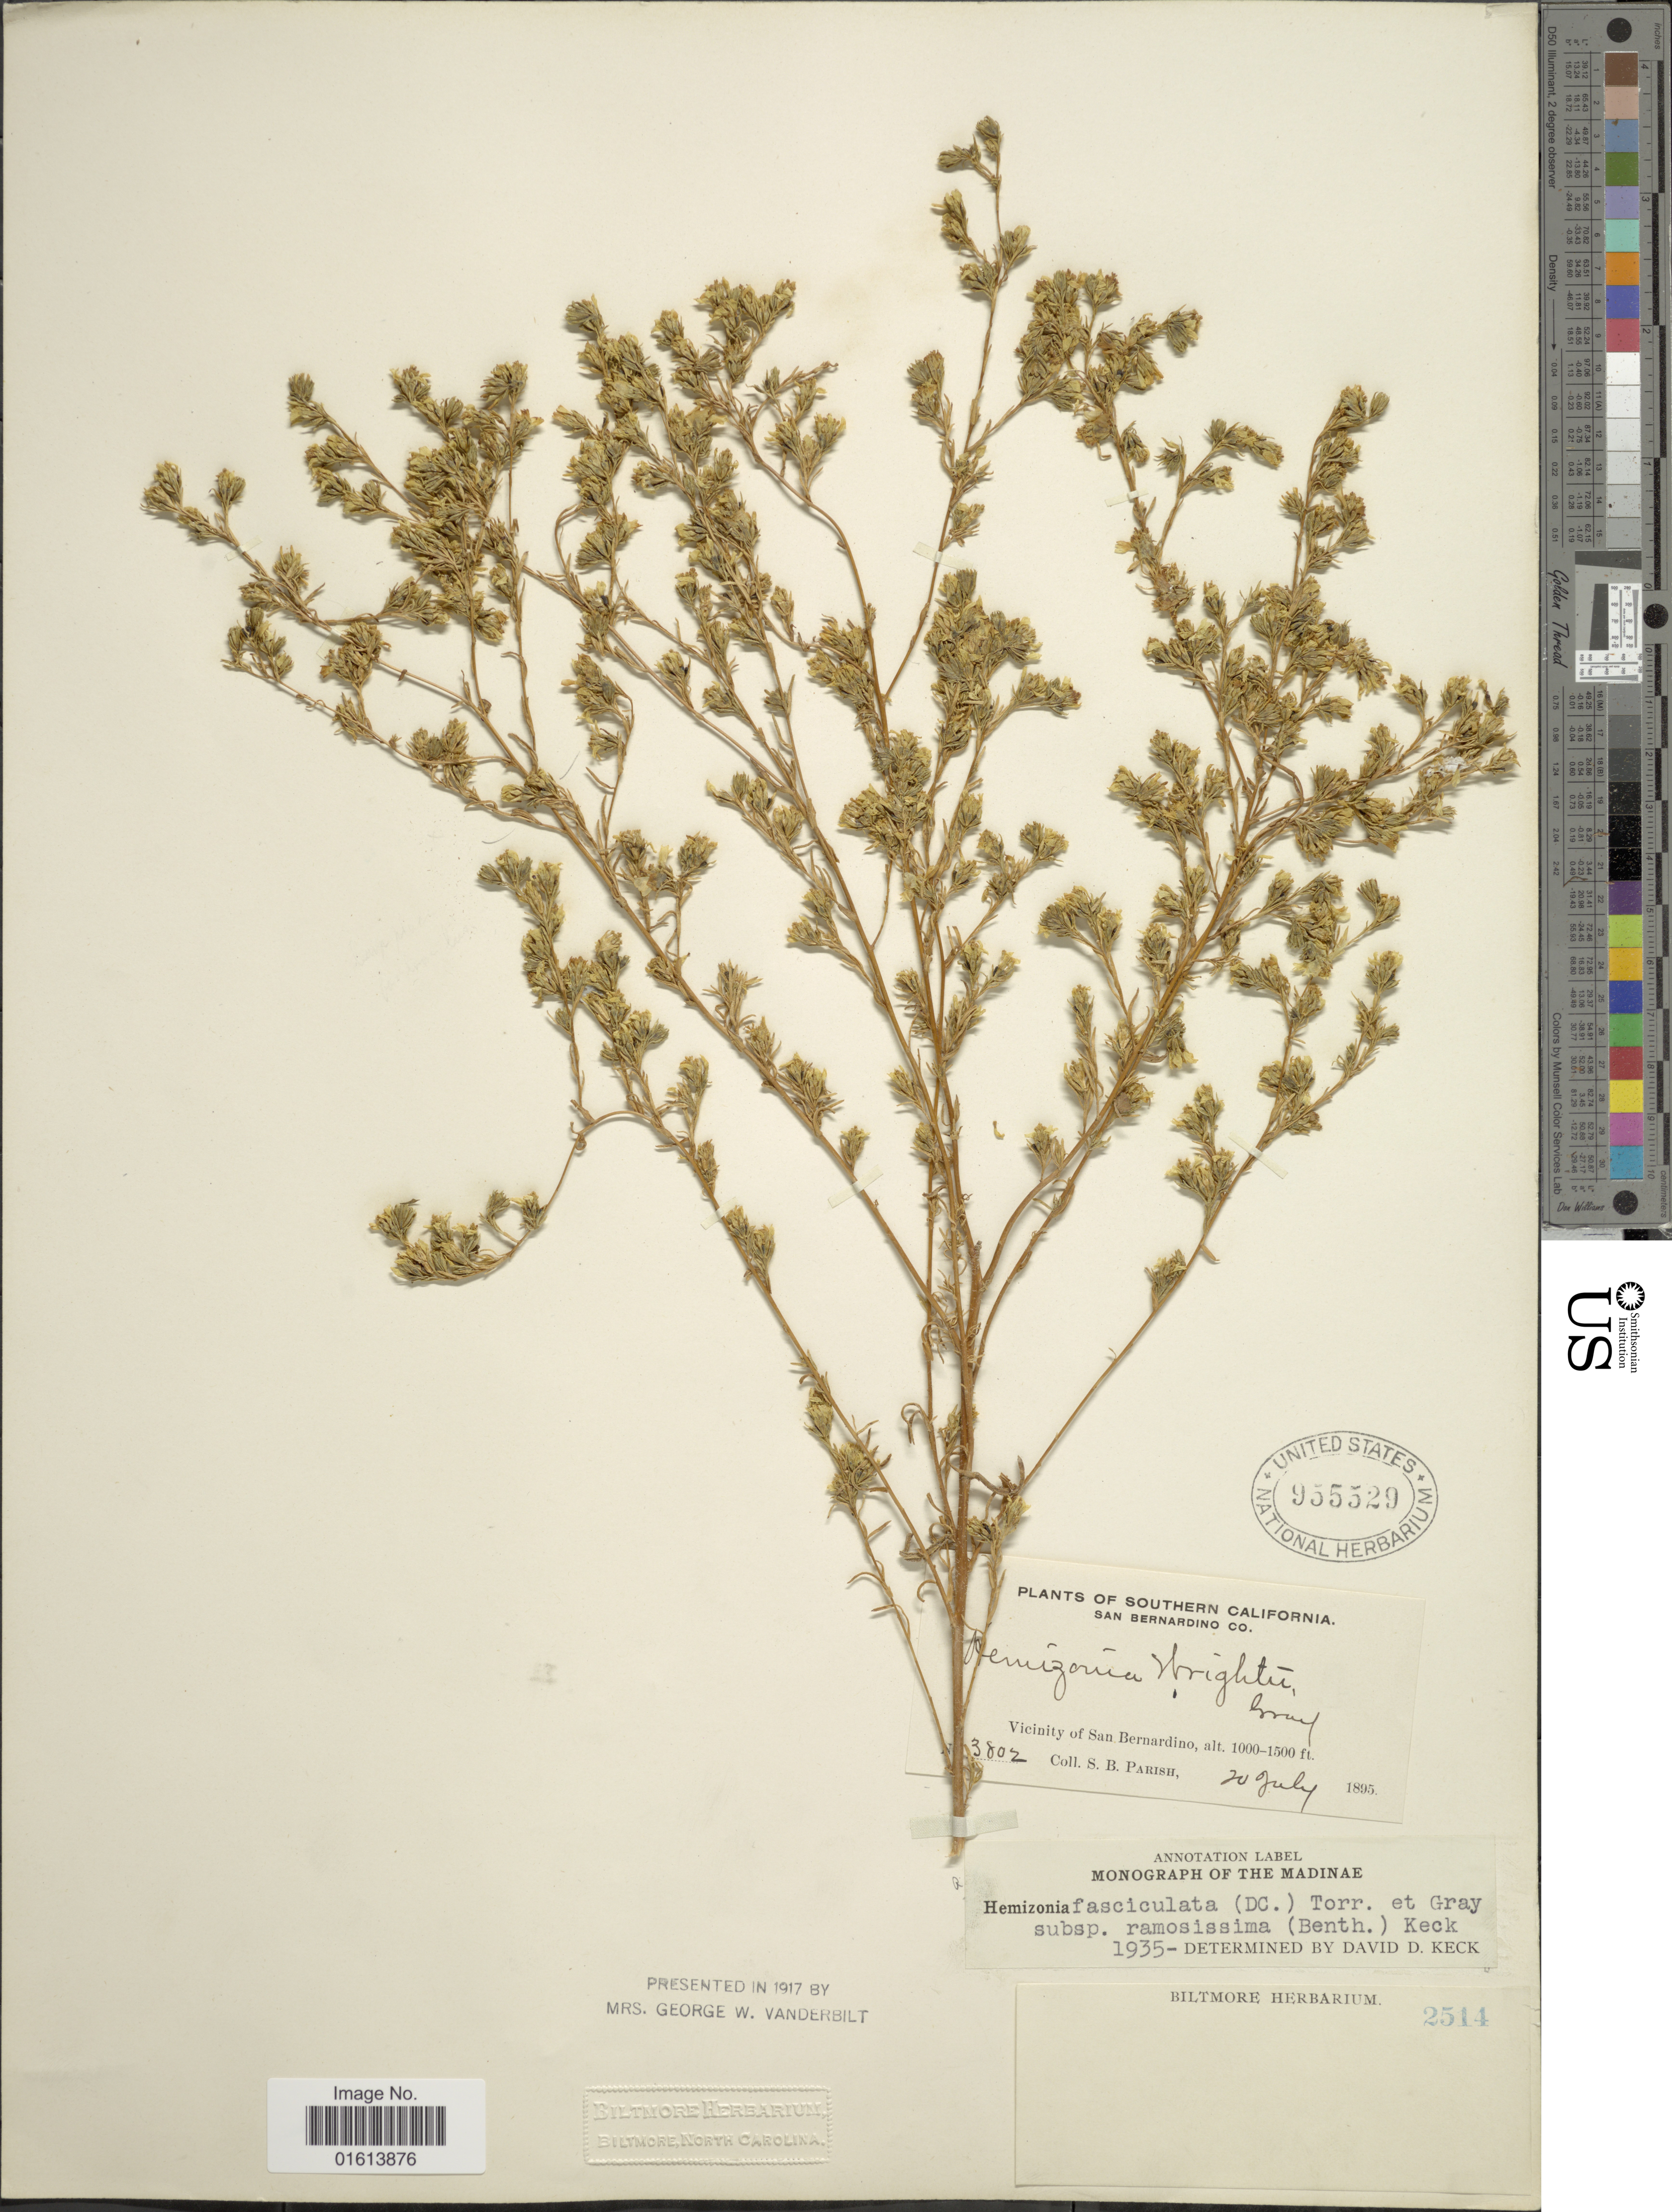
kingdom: Plantae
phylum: Tracheophyta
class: Magnoliopsida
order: Asterales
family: Asteraceae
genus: Hemizonia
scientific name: Hemizonia fasciculata subsp. ramosissima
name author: (Benth.) D.D. Keck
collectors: S. B. Parish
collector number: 3802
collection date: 1895-07-20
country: United States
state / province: California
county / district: San Bernardino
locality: California.. San Bernardino. Vicinity of San Bernardino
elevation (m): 305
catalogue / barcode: US 955529